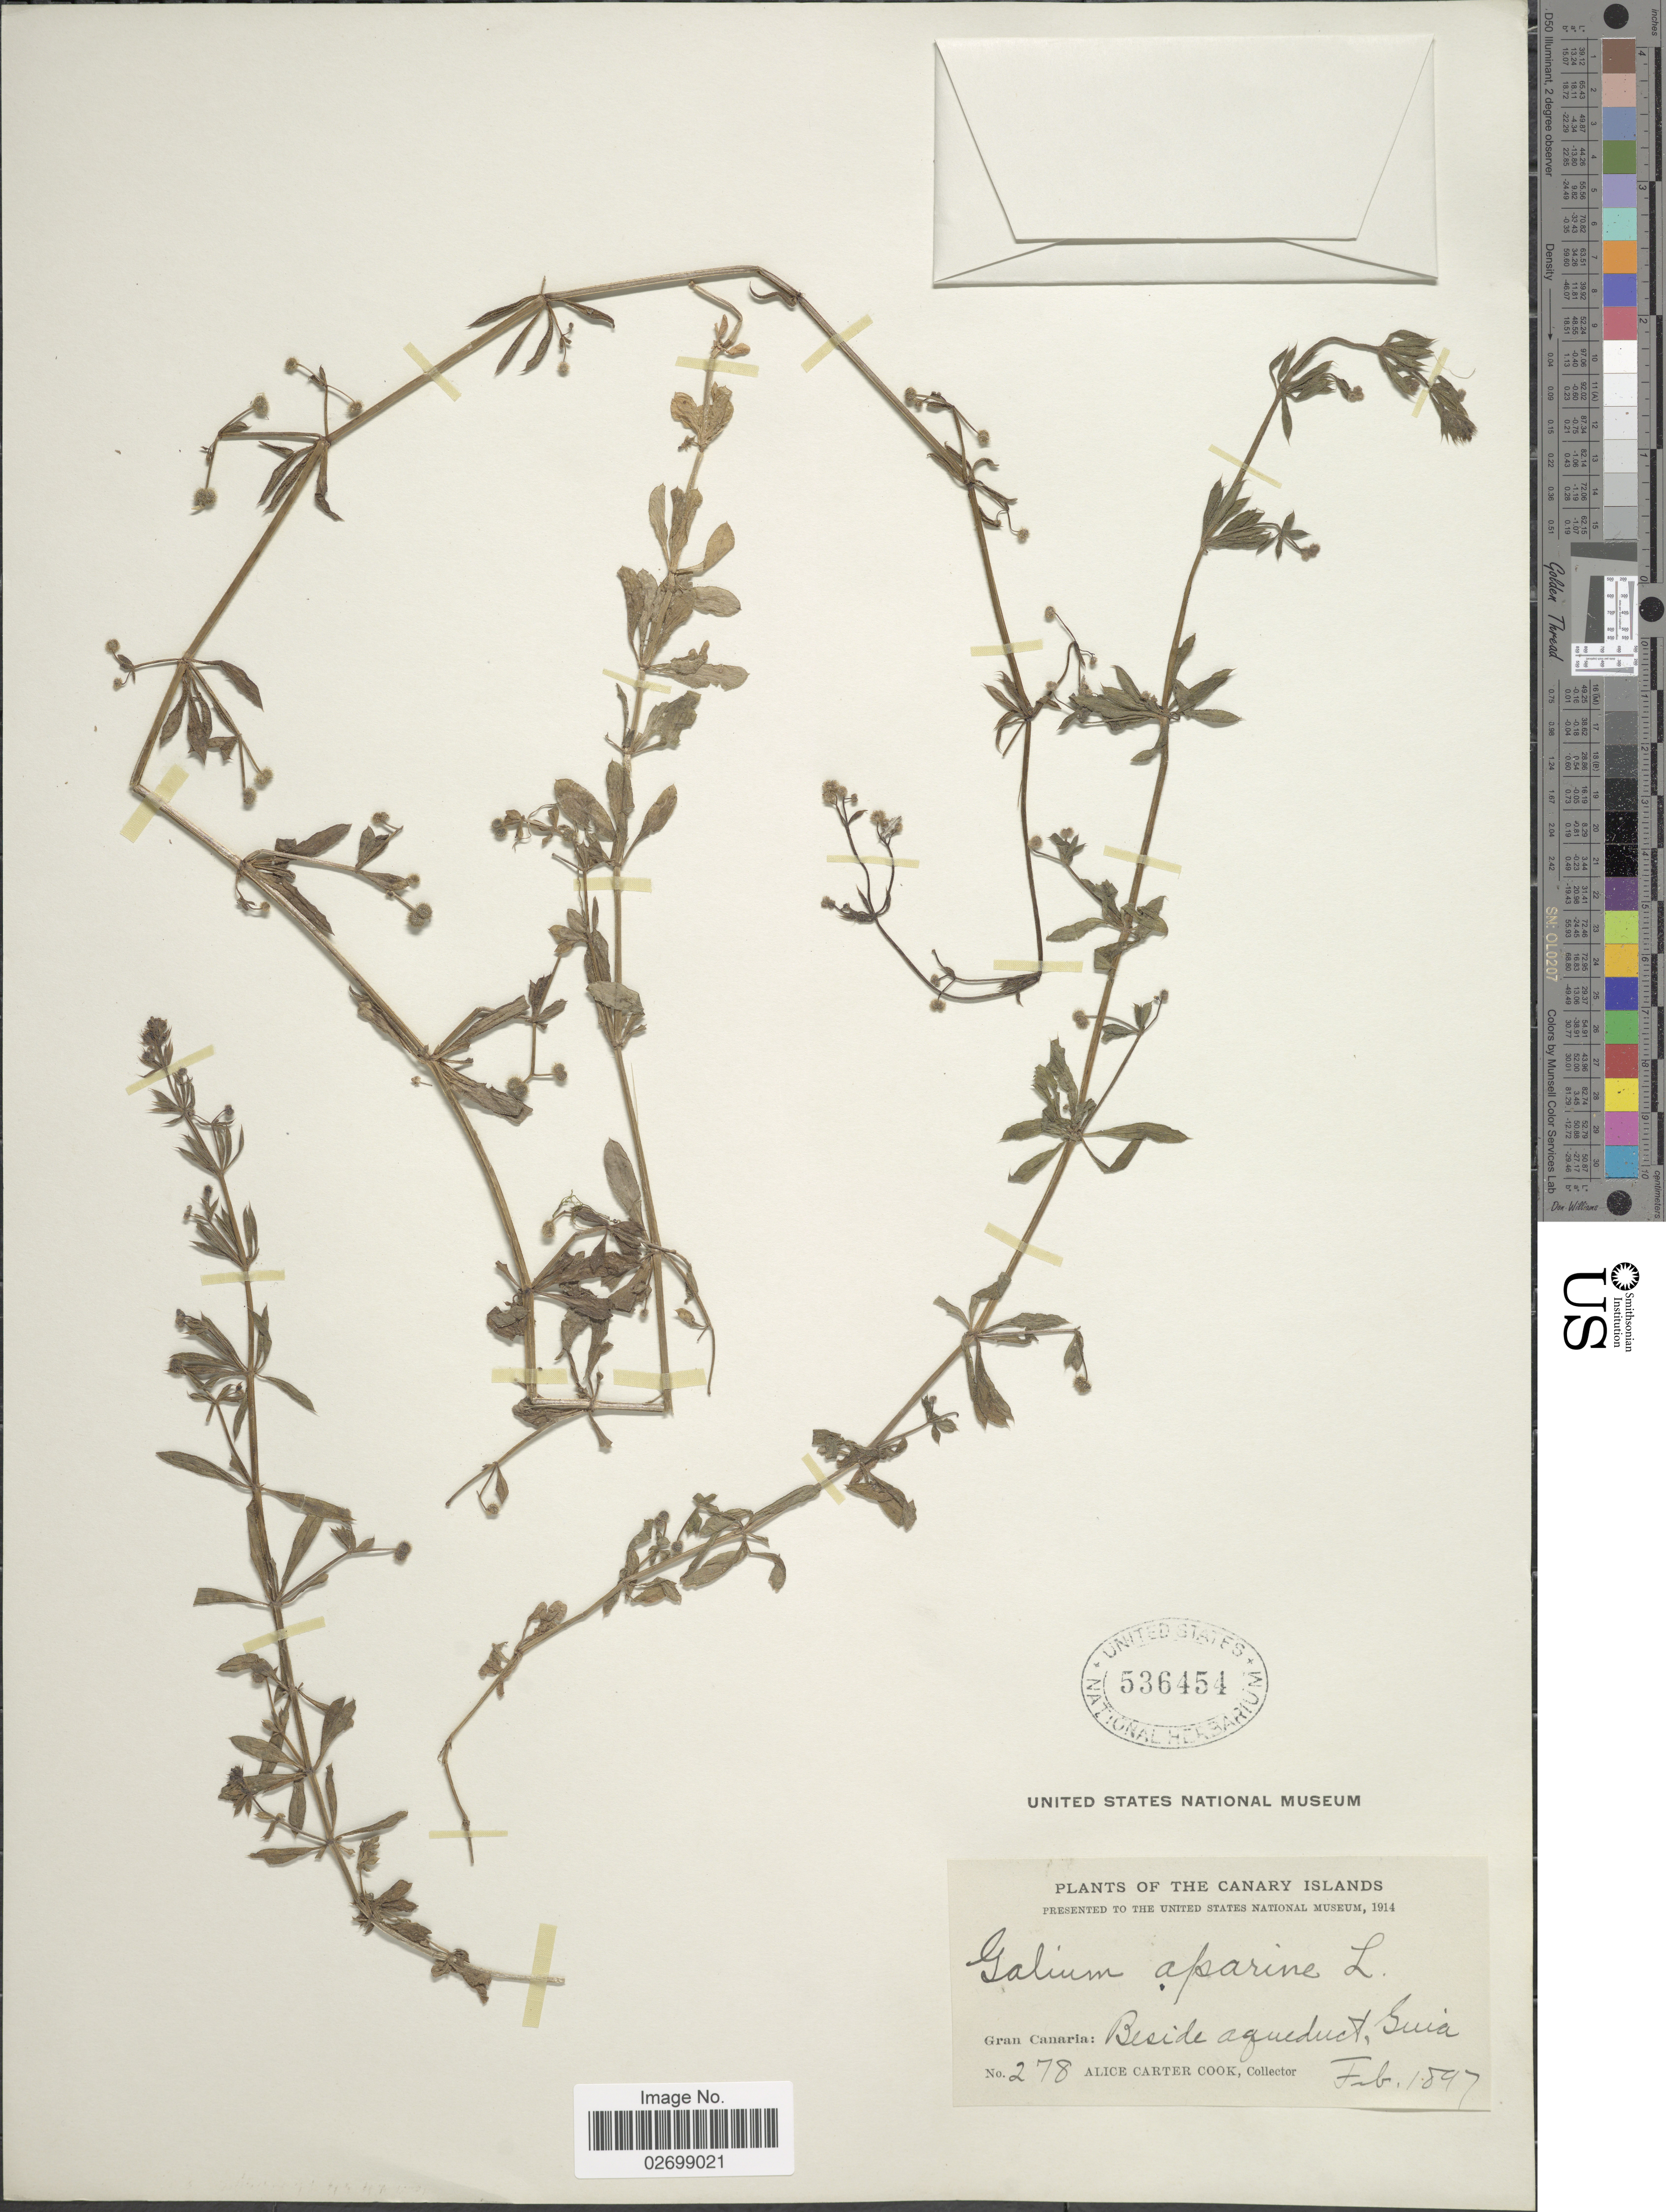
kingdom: Plantae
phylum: Tracheophyta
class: Magnoliopsida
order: Gentianales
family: Rubiaceae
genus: Galium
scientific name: Galium aparine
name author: L.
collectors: Alice C. Cook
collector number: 278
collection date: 1897-02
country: Spain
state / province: Canarias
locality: Canary Islands. Gran Canaria. Beside aqueduct, Guia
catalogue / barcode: US 536454